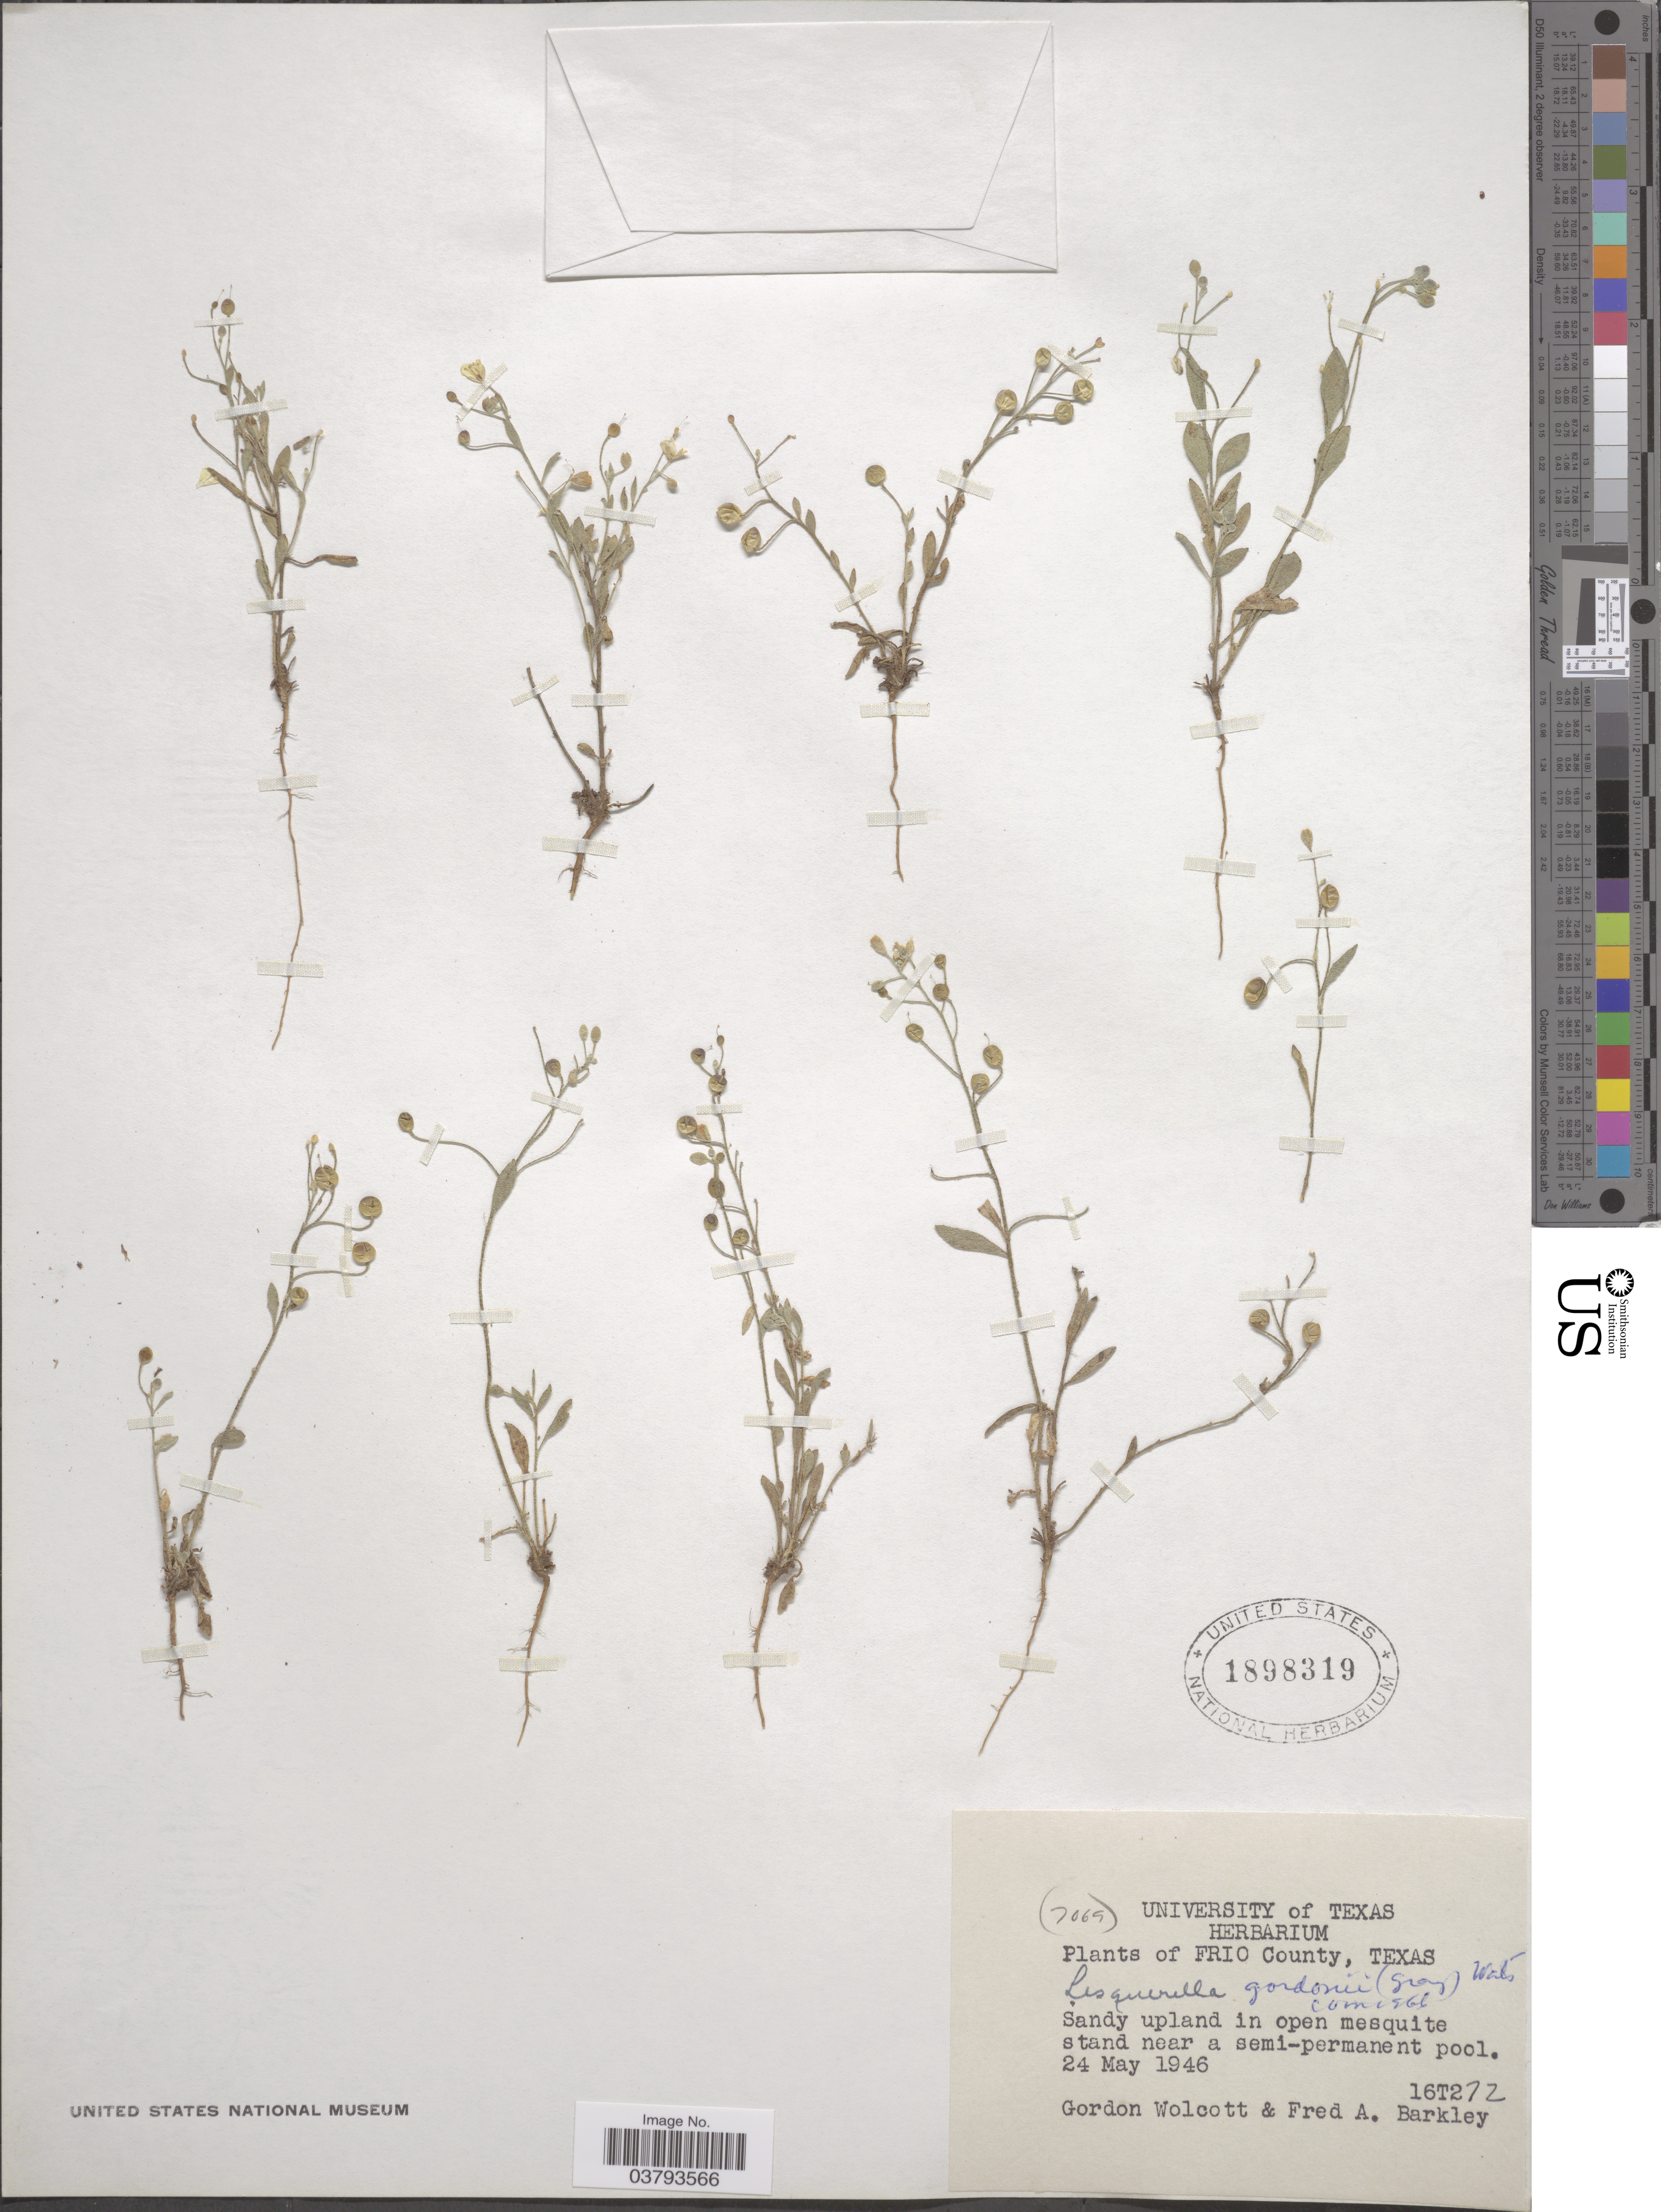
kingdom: Plantae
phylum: Tracheophyta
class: Magnoliopsida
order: Brassicales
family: Brassicaceae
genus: Lesquerella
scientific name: Lesquerella gordonii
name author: (A. Gray) S. Watson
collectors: G. Wolcott & F. A. Barkley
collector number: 16T272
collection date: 1946-05-24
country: United States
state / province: Texas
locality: Frio County. Sandy upland in open mesquite stand near a semi-permanent pool.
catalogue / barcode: US 1898319